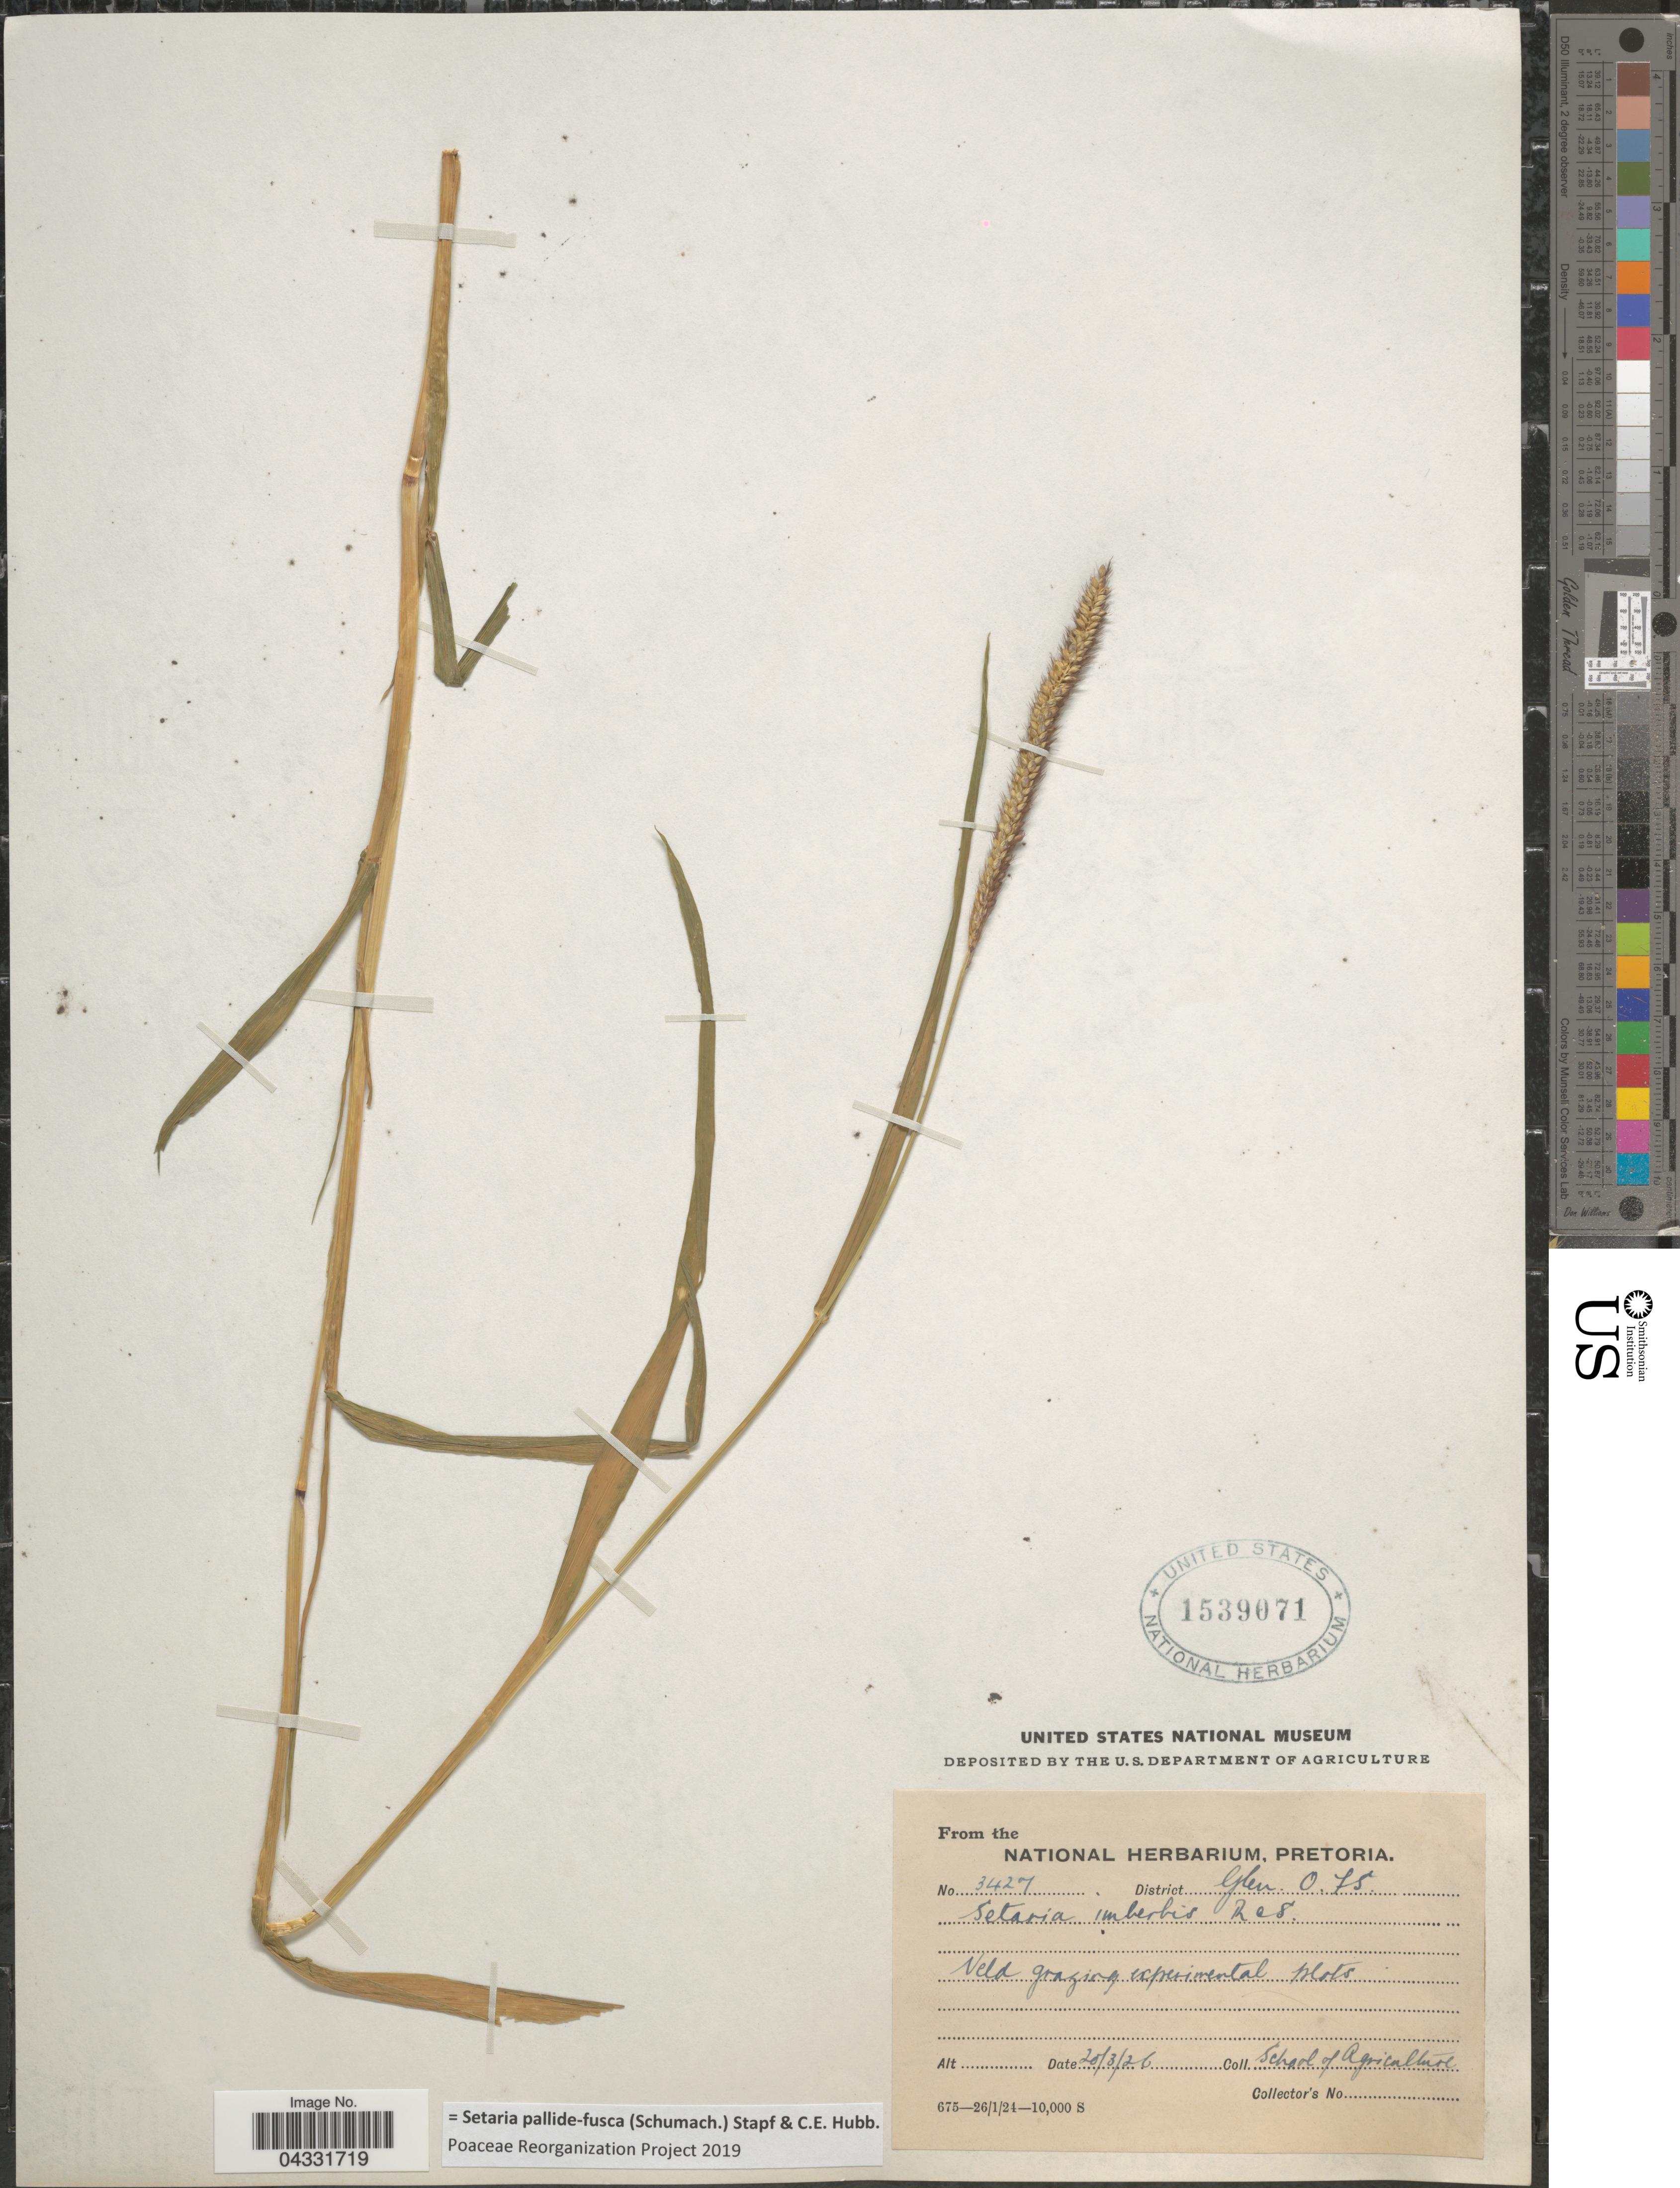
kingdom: Plantae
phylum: Tracheophyta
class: Liliopsida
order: Poales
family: Poaceae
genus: Setaria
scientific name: Setaria pallide-fusca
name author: (Schumach.) Stapf & C.E. Hubb.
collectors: School of Agriculture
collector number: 3427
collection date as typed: Transcribed d/m/y: 20/3/26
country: South Africa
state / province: Free State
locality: District Glen. O.F.S.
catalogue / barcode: US 1539071